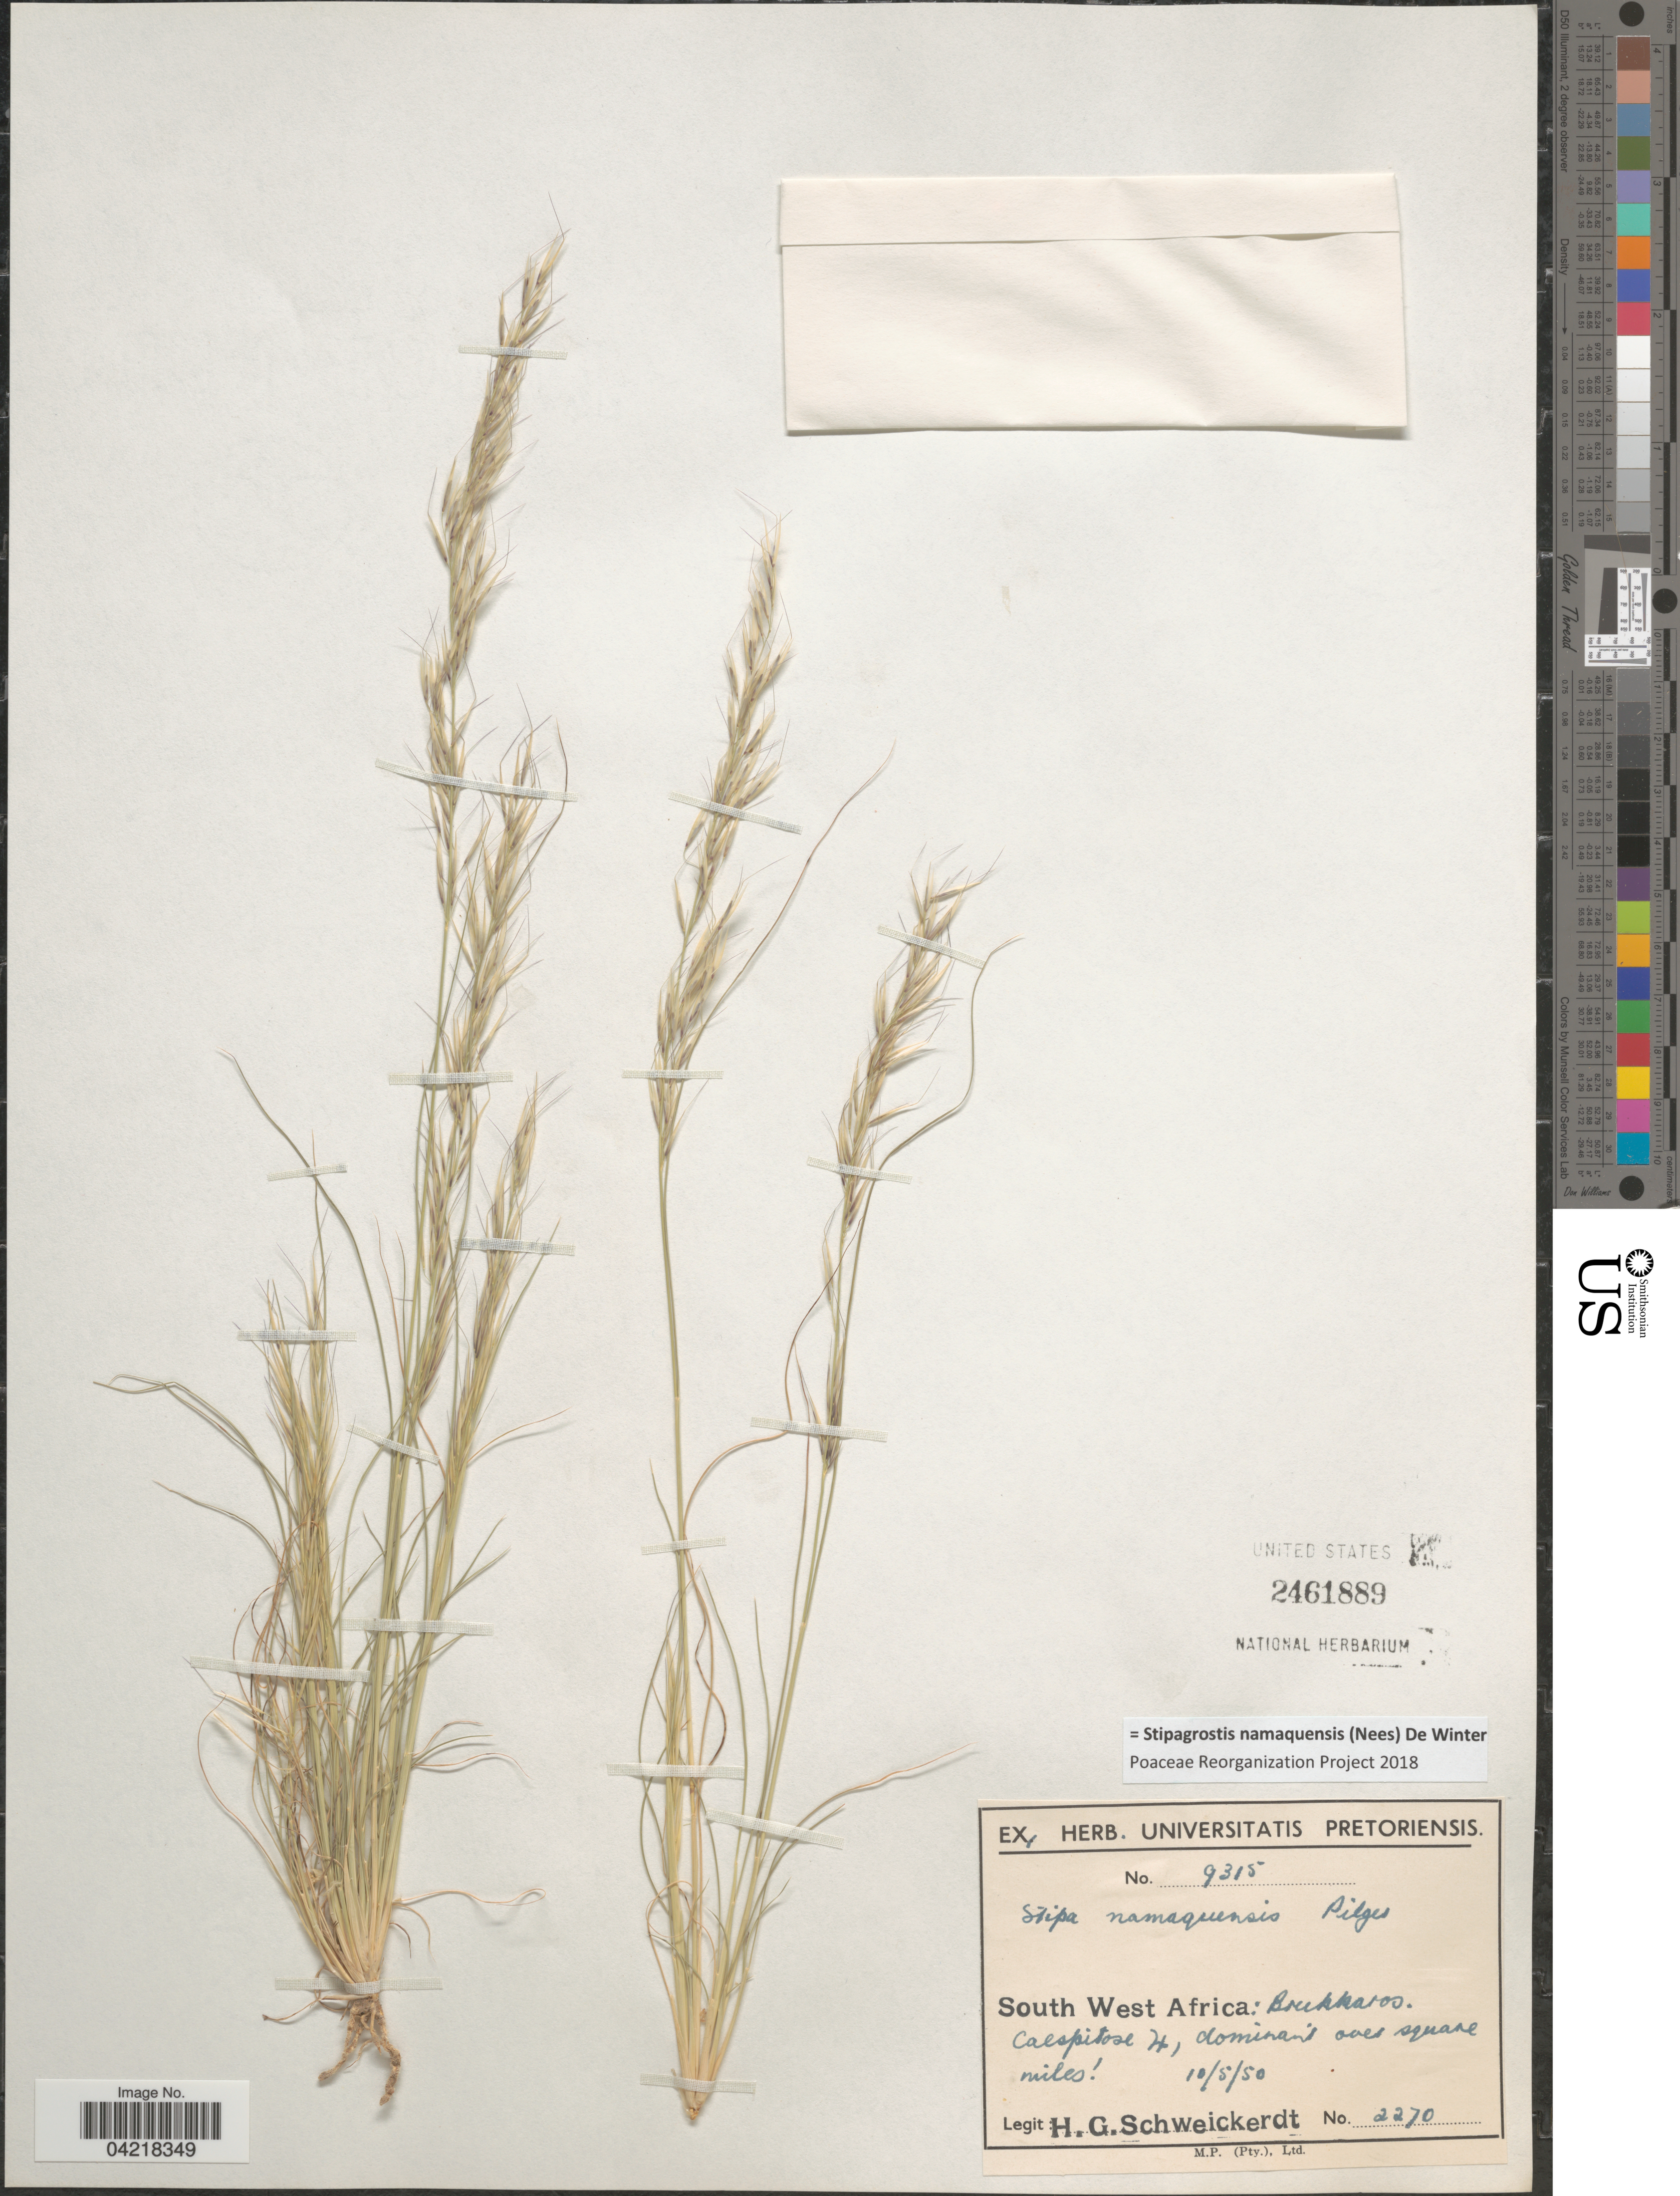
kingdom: Plantae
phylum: Tracheophyta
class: Liliopsida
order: Poales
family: Poaceae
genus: Stipagrostis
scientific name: Stipagrostis namaquensis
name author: (Nees) De Winter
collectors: H. Schweickerdt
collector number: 2270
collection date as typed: Transcribed d/m/y: 10/5/50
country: Namibia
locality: South West Africa: Brukkaroo.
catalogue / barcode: US 2461889